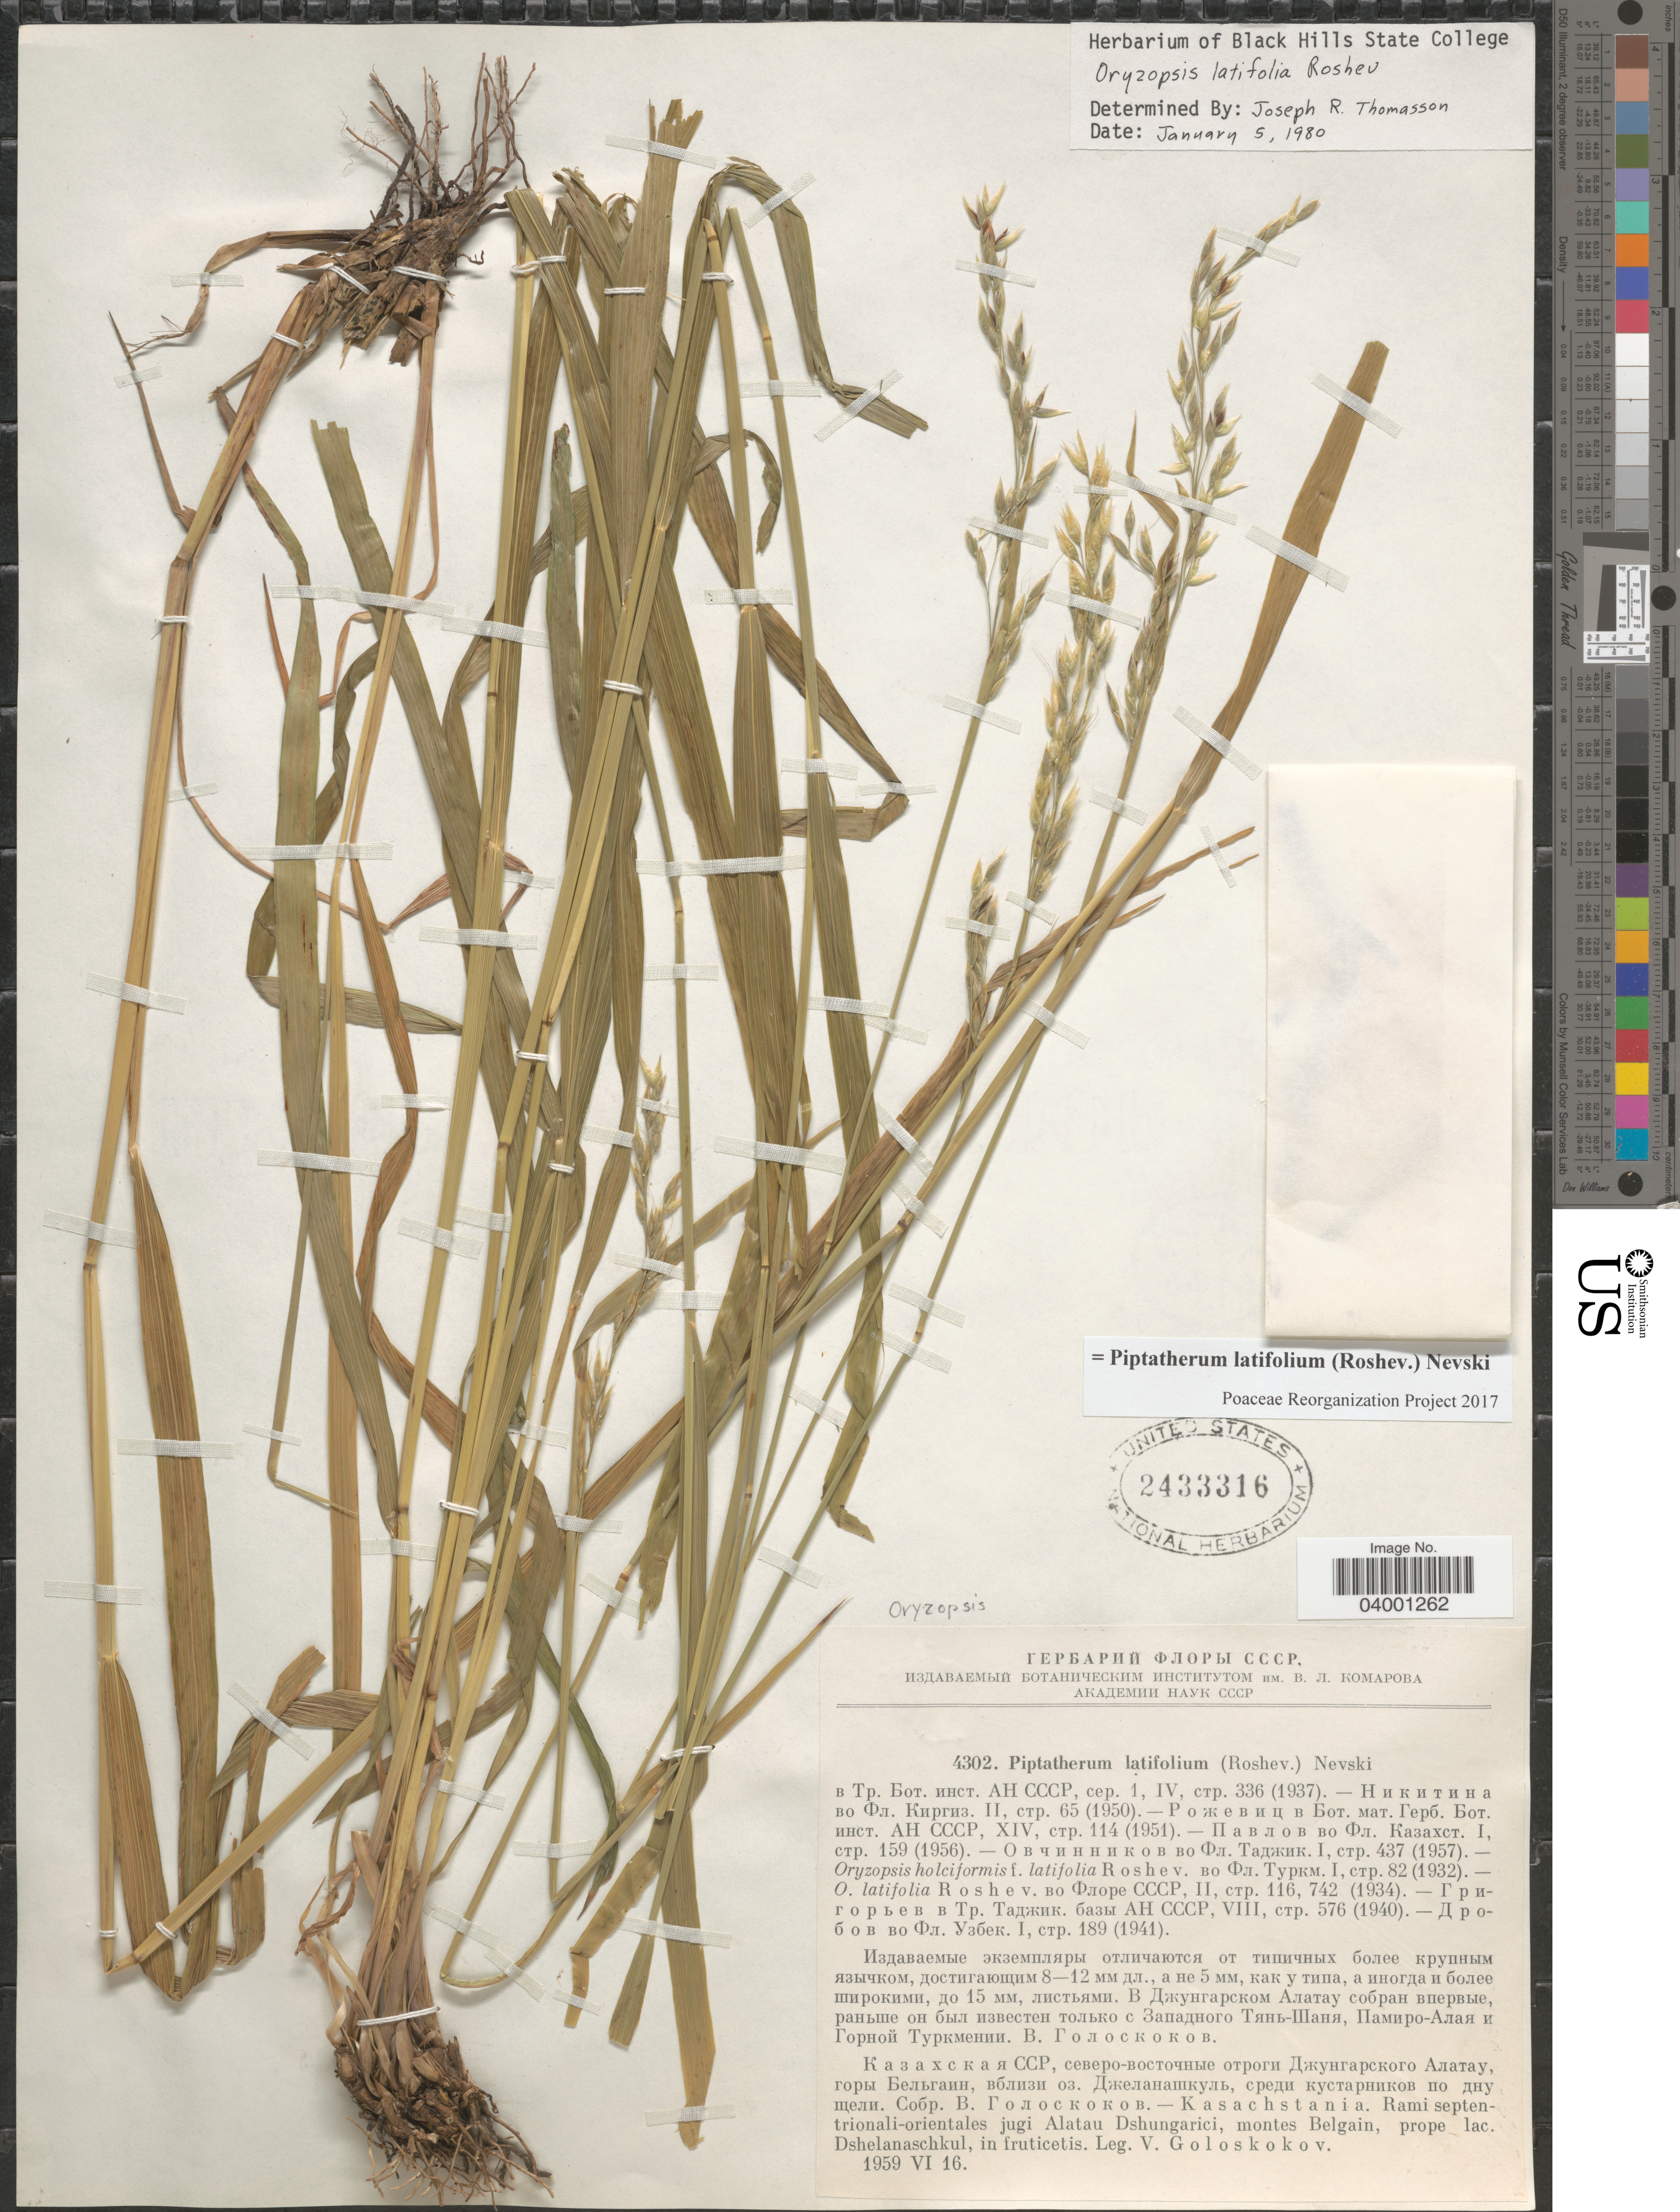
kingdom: Plantae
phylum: Tracheophyta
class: Liliopsida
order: Poales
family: Poaceae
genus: Piptatherum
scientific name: Piptatherum latifolium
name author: (Roshev.) Nevski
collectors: V. P. Goloskokov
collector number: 4302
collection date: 1959-06-16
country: Kazakhstan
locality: Kasachstania. Rami septentrionali-orientales jugi Alatau Dshungarici, montes Belgain, prope lac. Dshelanaschkul.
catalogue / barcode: US 2433316